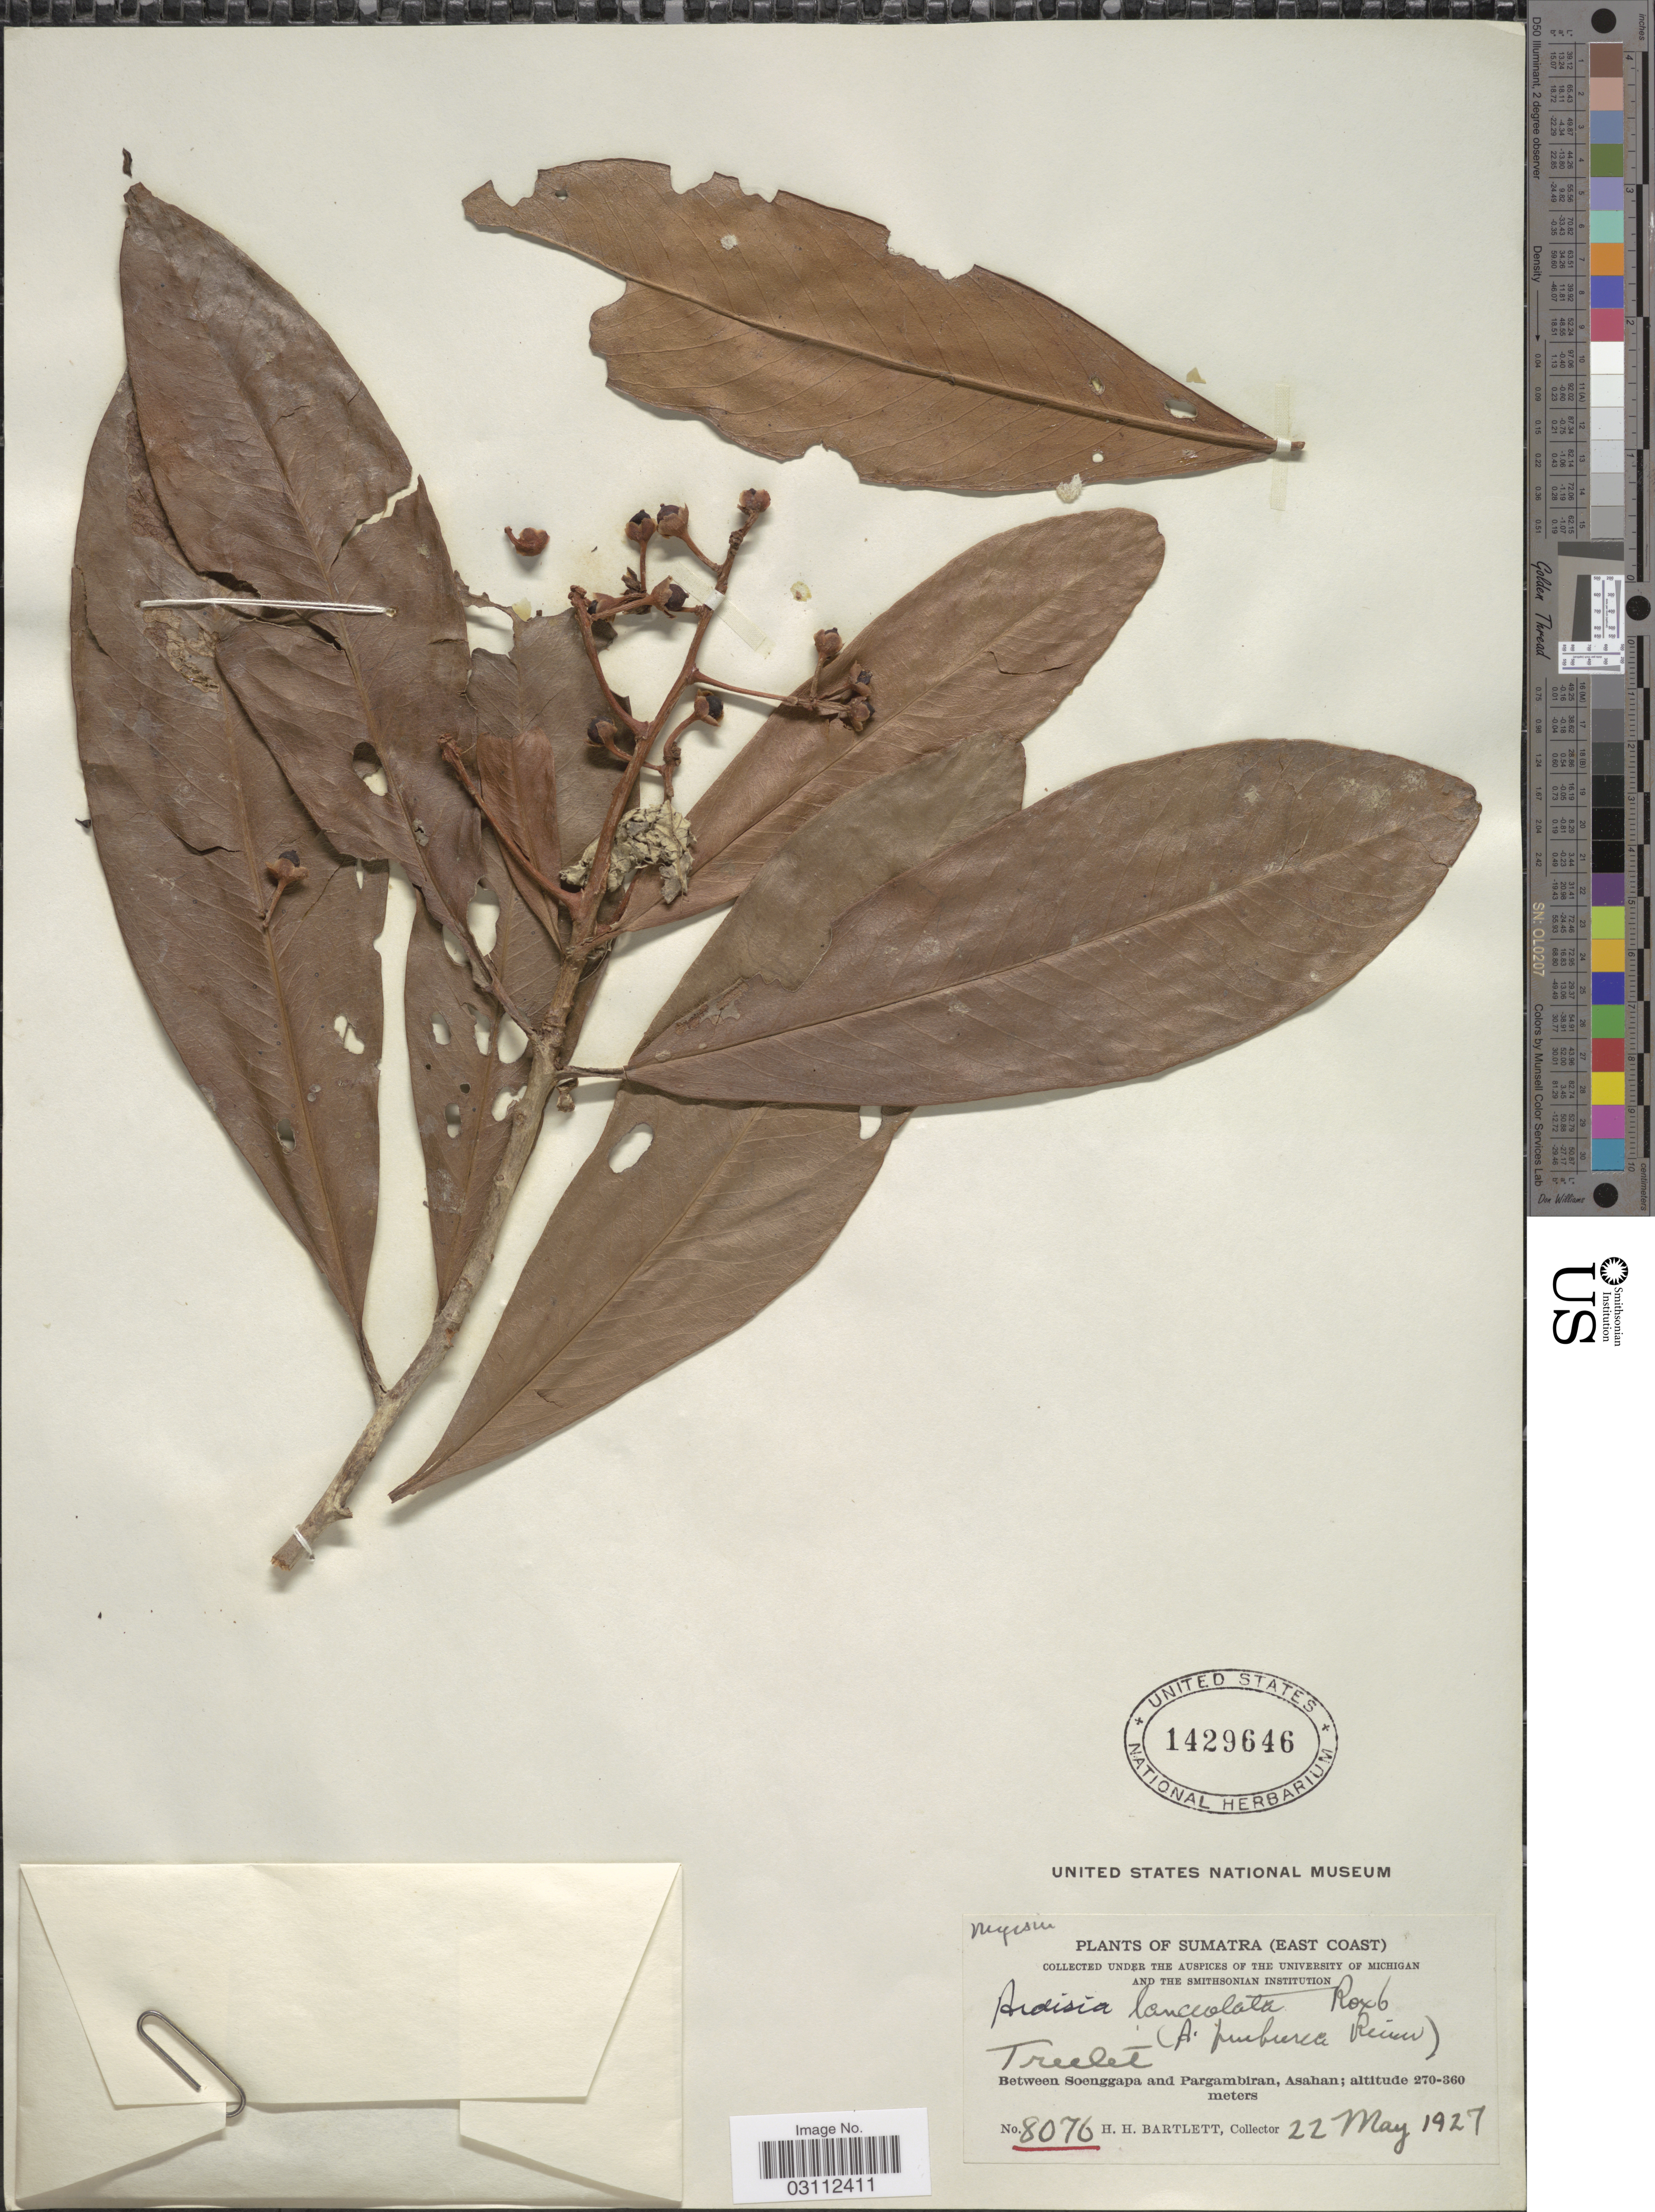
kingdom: Plantae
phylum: Tracheophyta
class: Magnoliopsida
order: Ericales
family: Primulaceae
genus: Ardisia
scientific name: Ardisia lanceolata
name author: Roxb.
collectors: H. H. Bartlett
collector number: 8076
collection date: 1927-05-22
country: Indonesia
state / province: Sumatra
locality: (East Coast). Between Soenggapa and Pargambiran, Asahan.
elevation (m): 270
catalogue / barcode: US 1429646